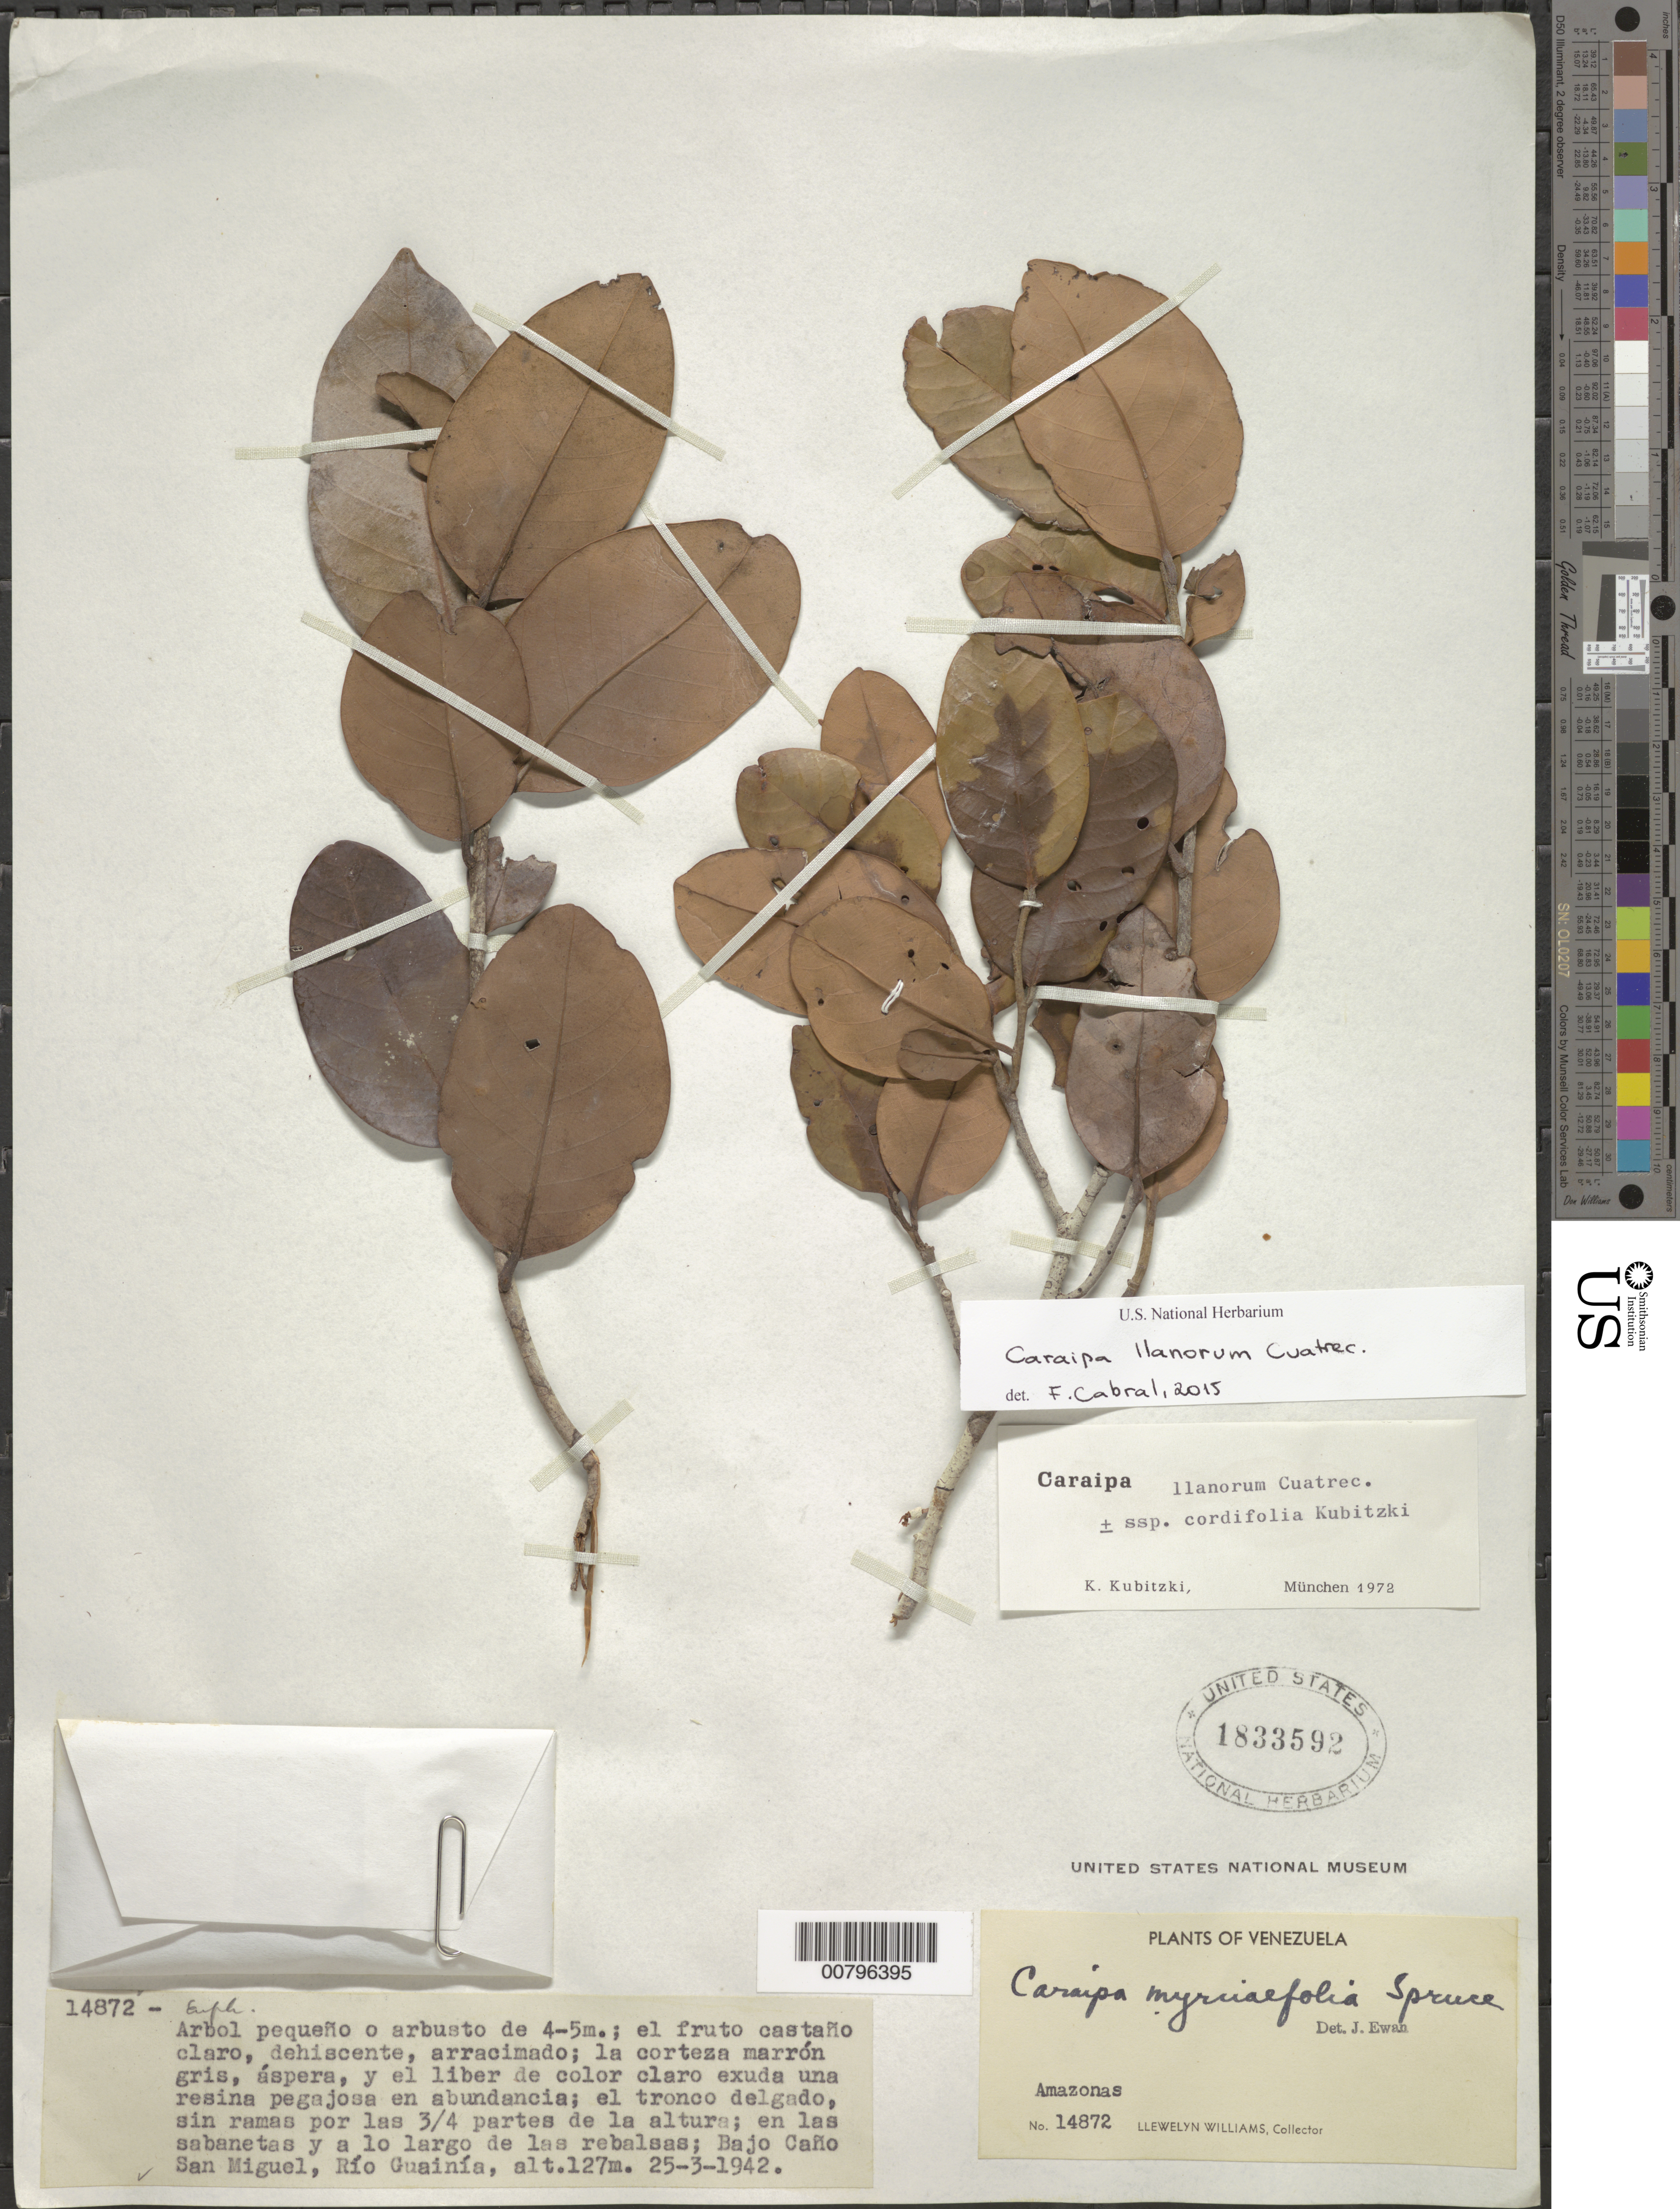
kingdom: Plantae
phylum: Tracheophyta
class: Magnoliopsida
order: Malpighiales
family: Calophyllaceae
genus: Caraipa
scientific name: Caraipa llanorum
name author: Cuatrec.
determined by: Cabral, F. N.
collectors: Ll. Williams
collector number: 14872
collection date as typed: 25-Mar-42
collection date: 1942-03-25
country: Venezuela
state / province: Amazonas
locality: San Miguel, Río Guainía, Baja Caño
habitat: Sabanetas y a lo largo de las rebalsas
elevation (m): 127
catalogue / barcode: US 1833592